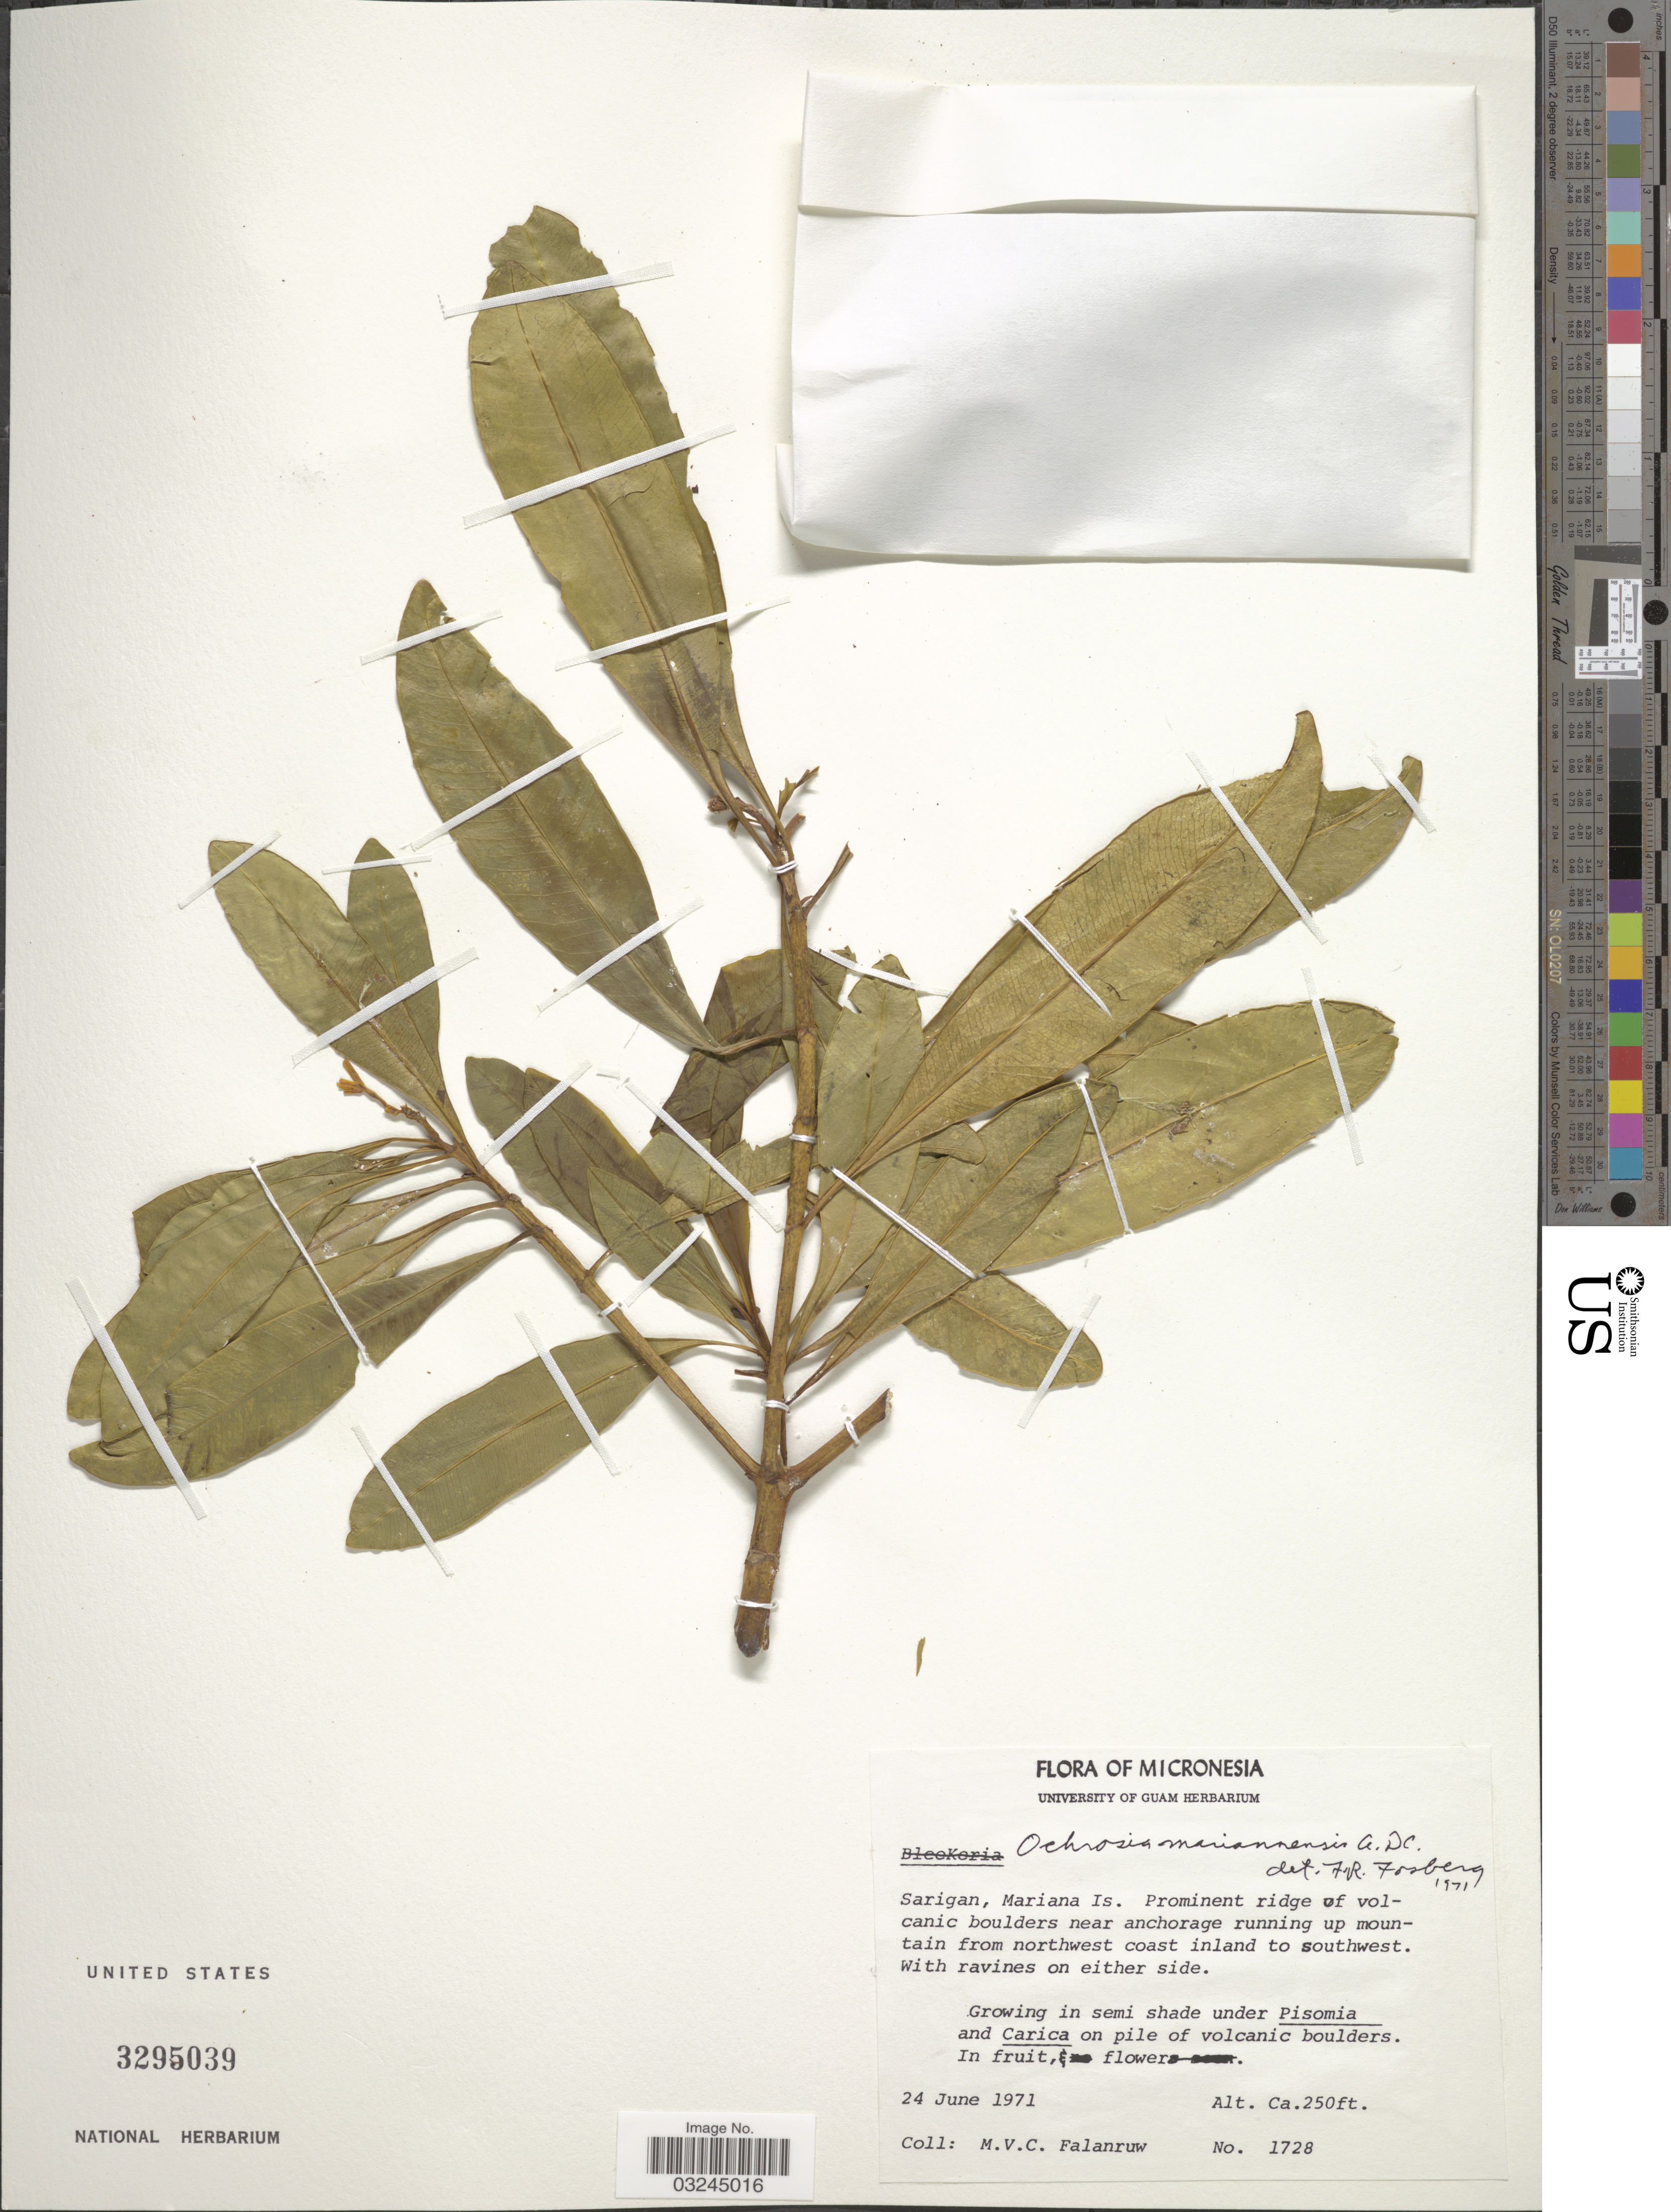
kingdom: Plantae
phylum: Tracheophyta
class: Magnoliopsida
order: Gentianales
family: Apocynaceae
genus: Ochrosia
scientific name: Ochrosia mariannensis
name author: A. DC.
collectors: M. V. Falanruw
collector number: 1728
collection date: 1971-06-24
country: Northern Mariana Islands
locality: Sarigan, Mariana Is.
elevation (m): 76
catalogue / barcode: US 3295039